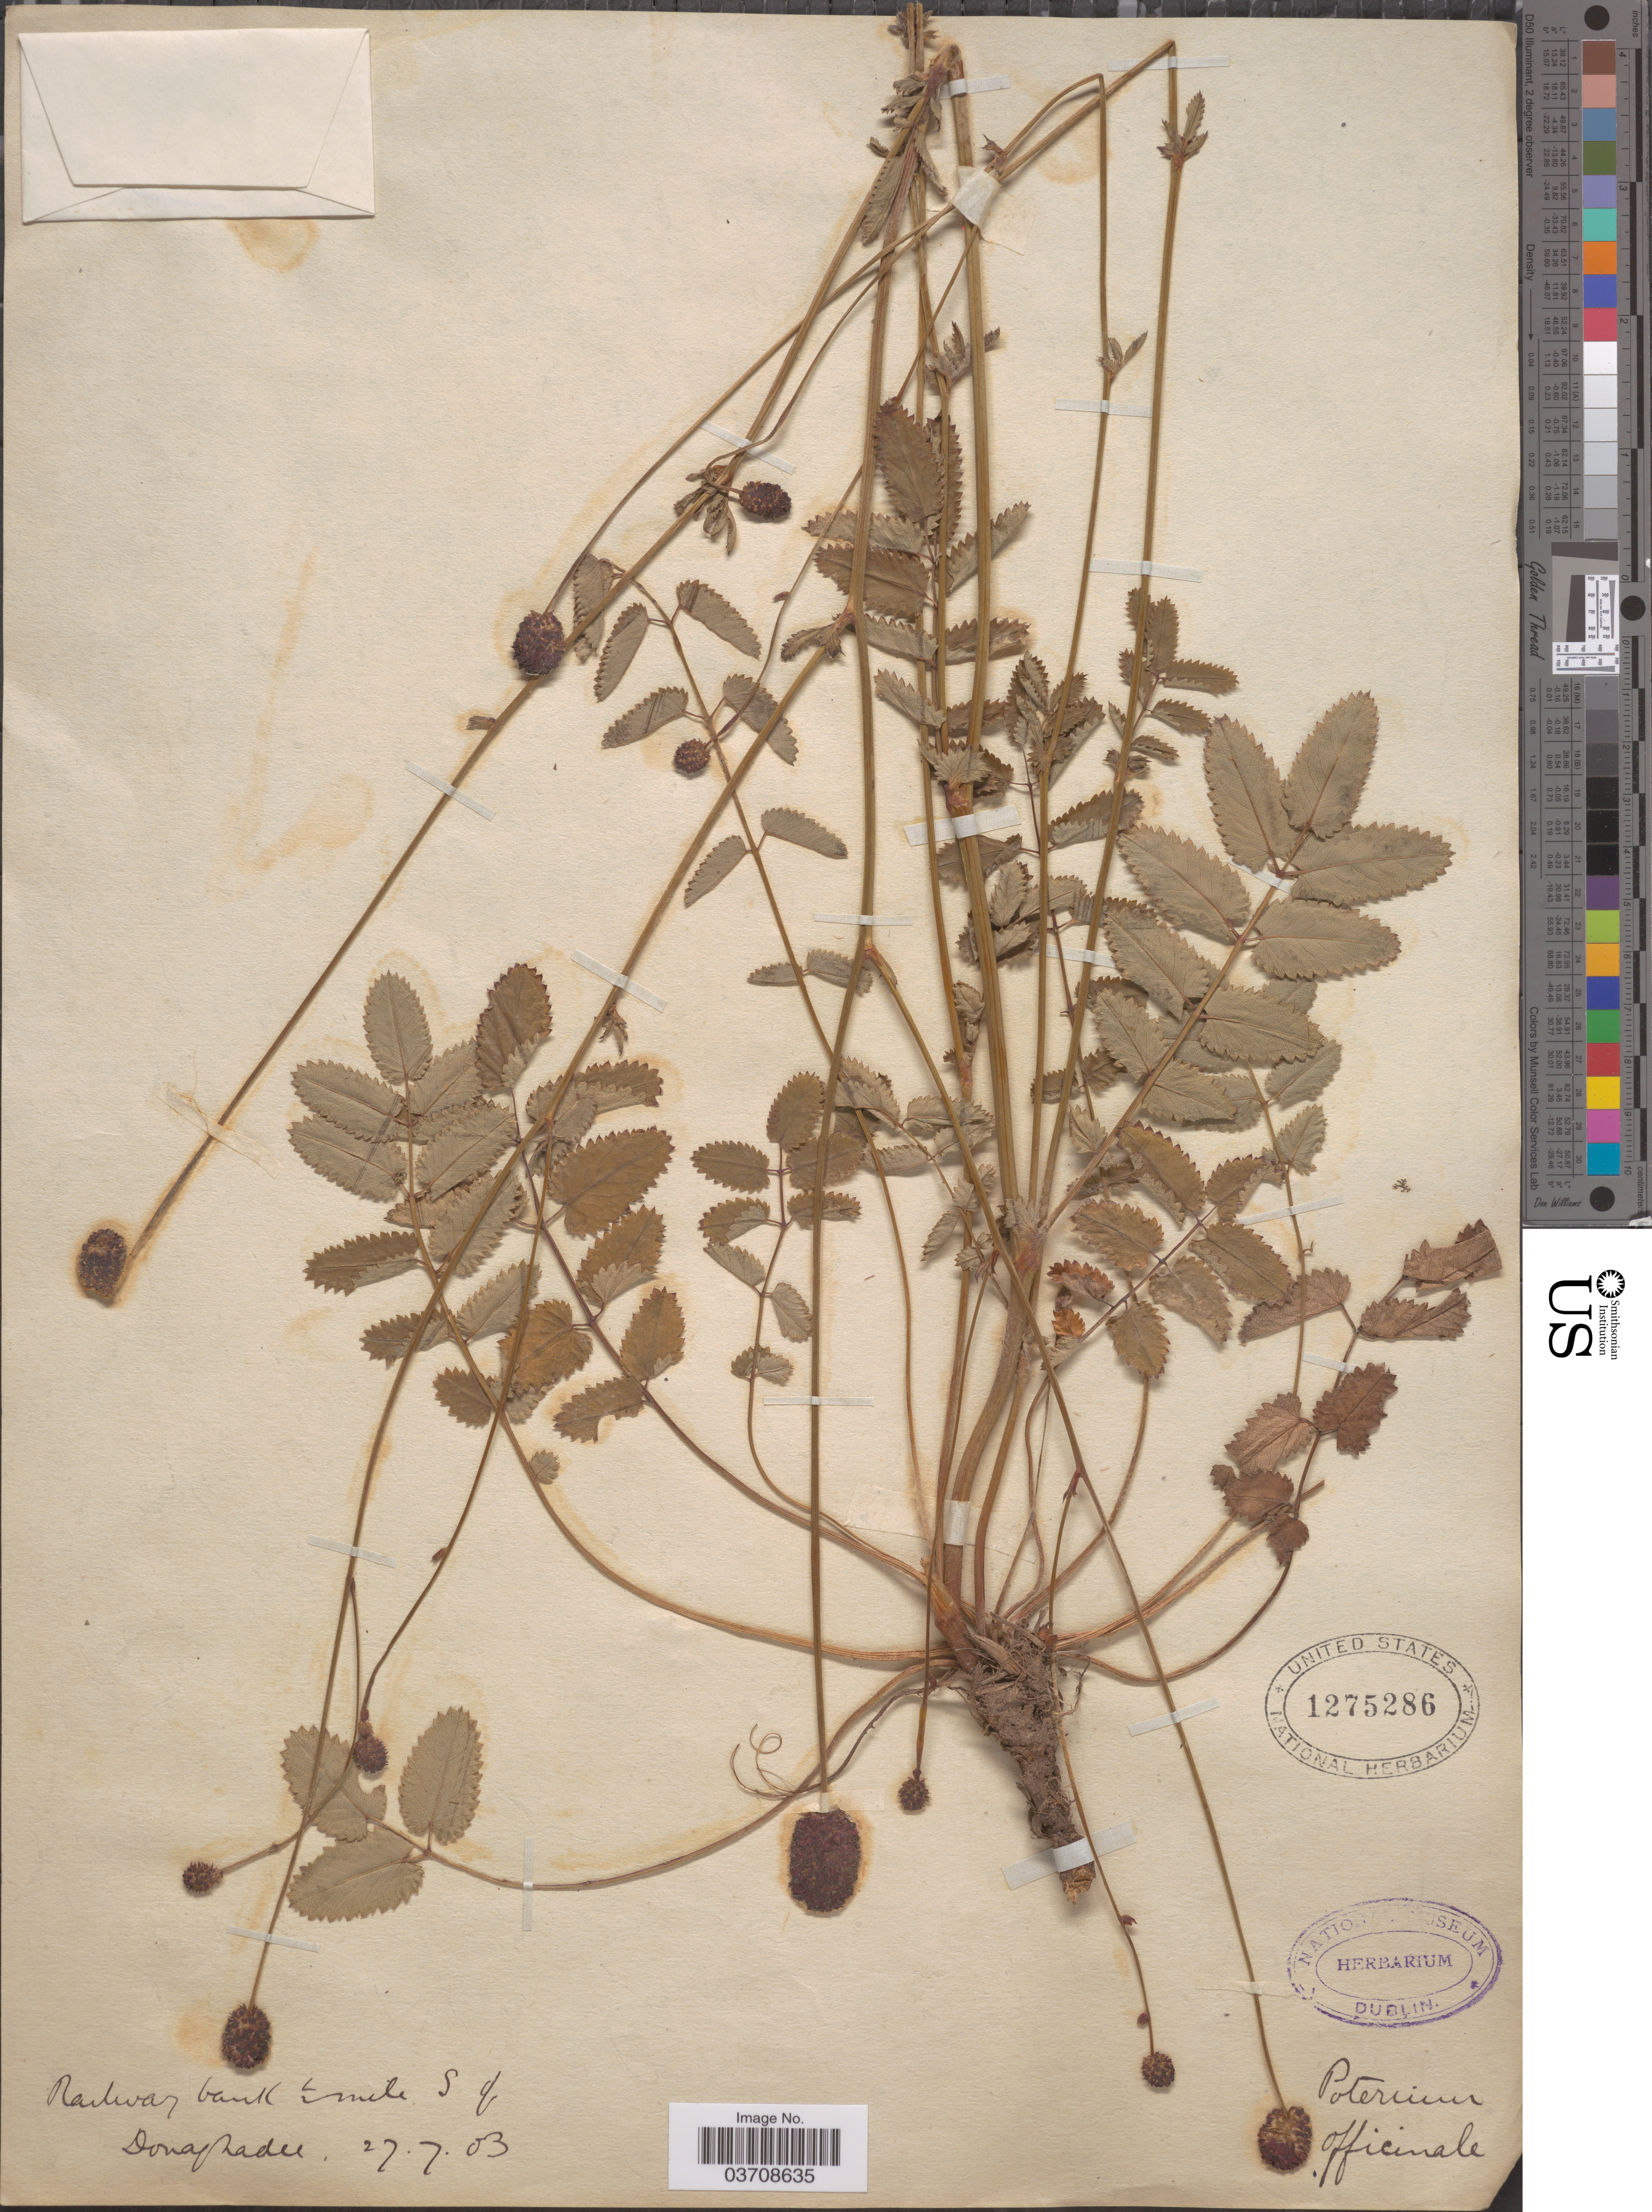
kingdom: Plantae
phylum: Tracheophyta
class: Magnoliopsida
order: Rosales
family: Rosaceae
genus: Sanguisorba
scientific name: Sanguisorba officinalis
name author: L.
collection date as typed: Transcribed d/m/y: 27/7/3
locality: Railway bank ½ mile S of Donaj [interpreted] Ladee.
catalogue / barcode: US 1275286